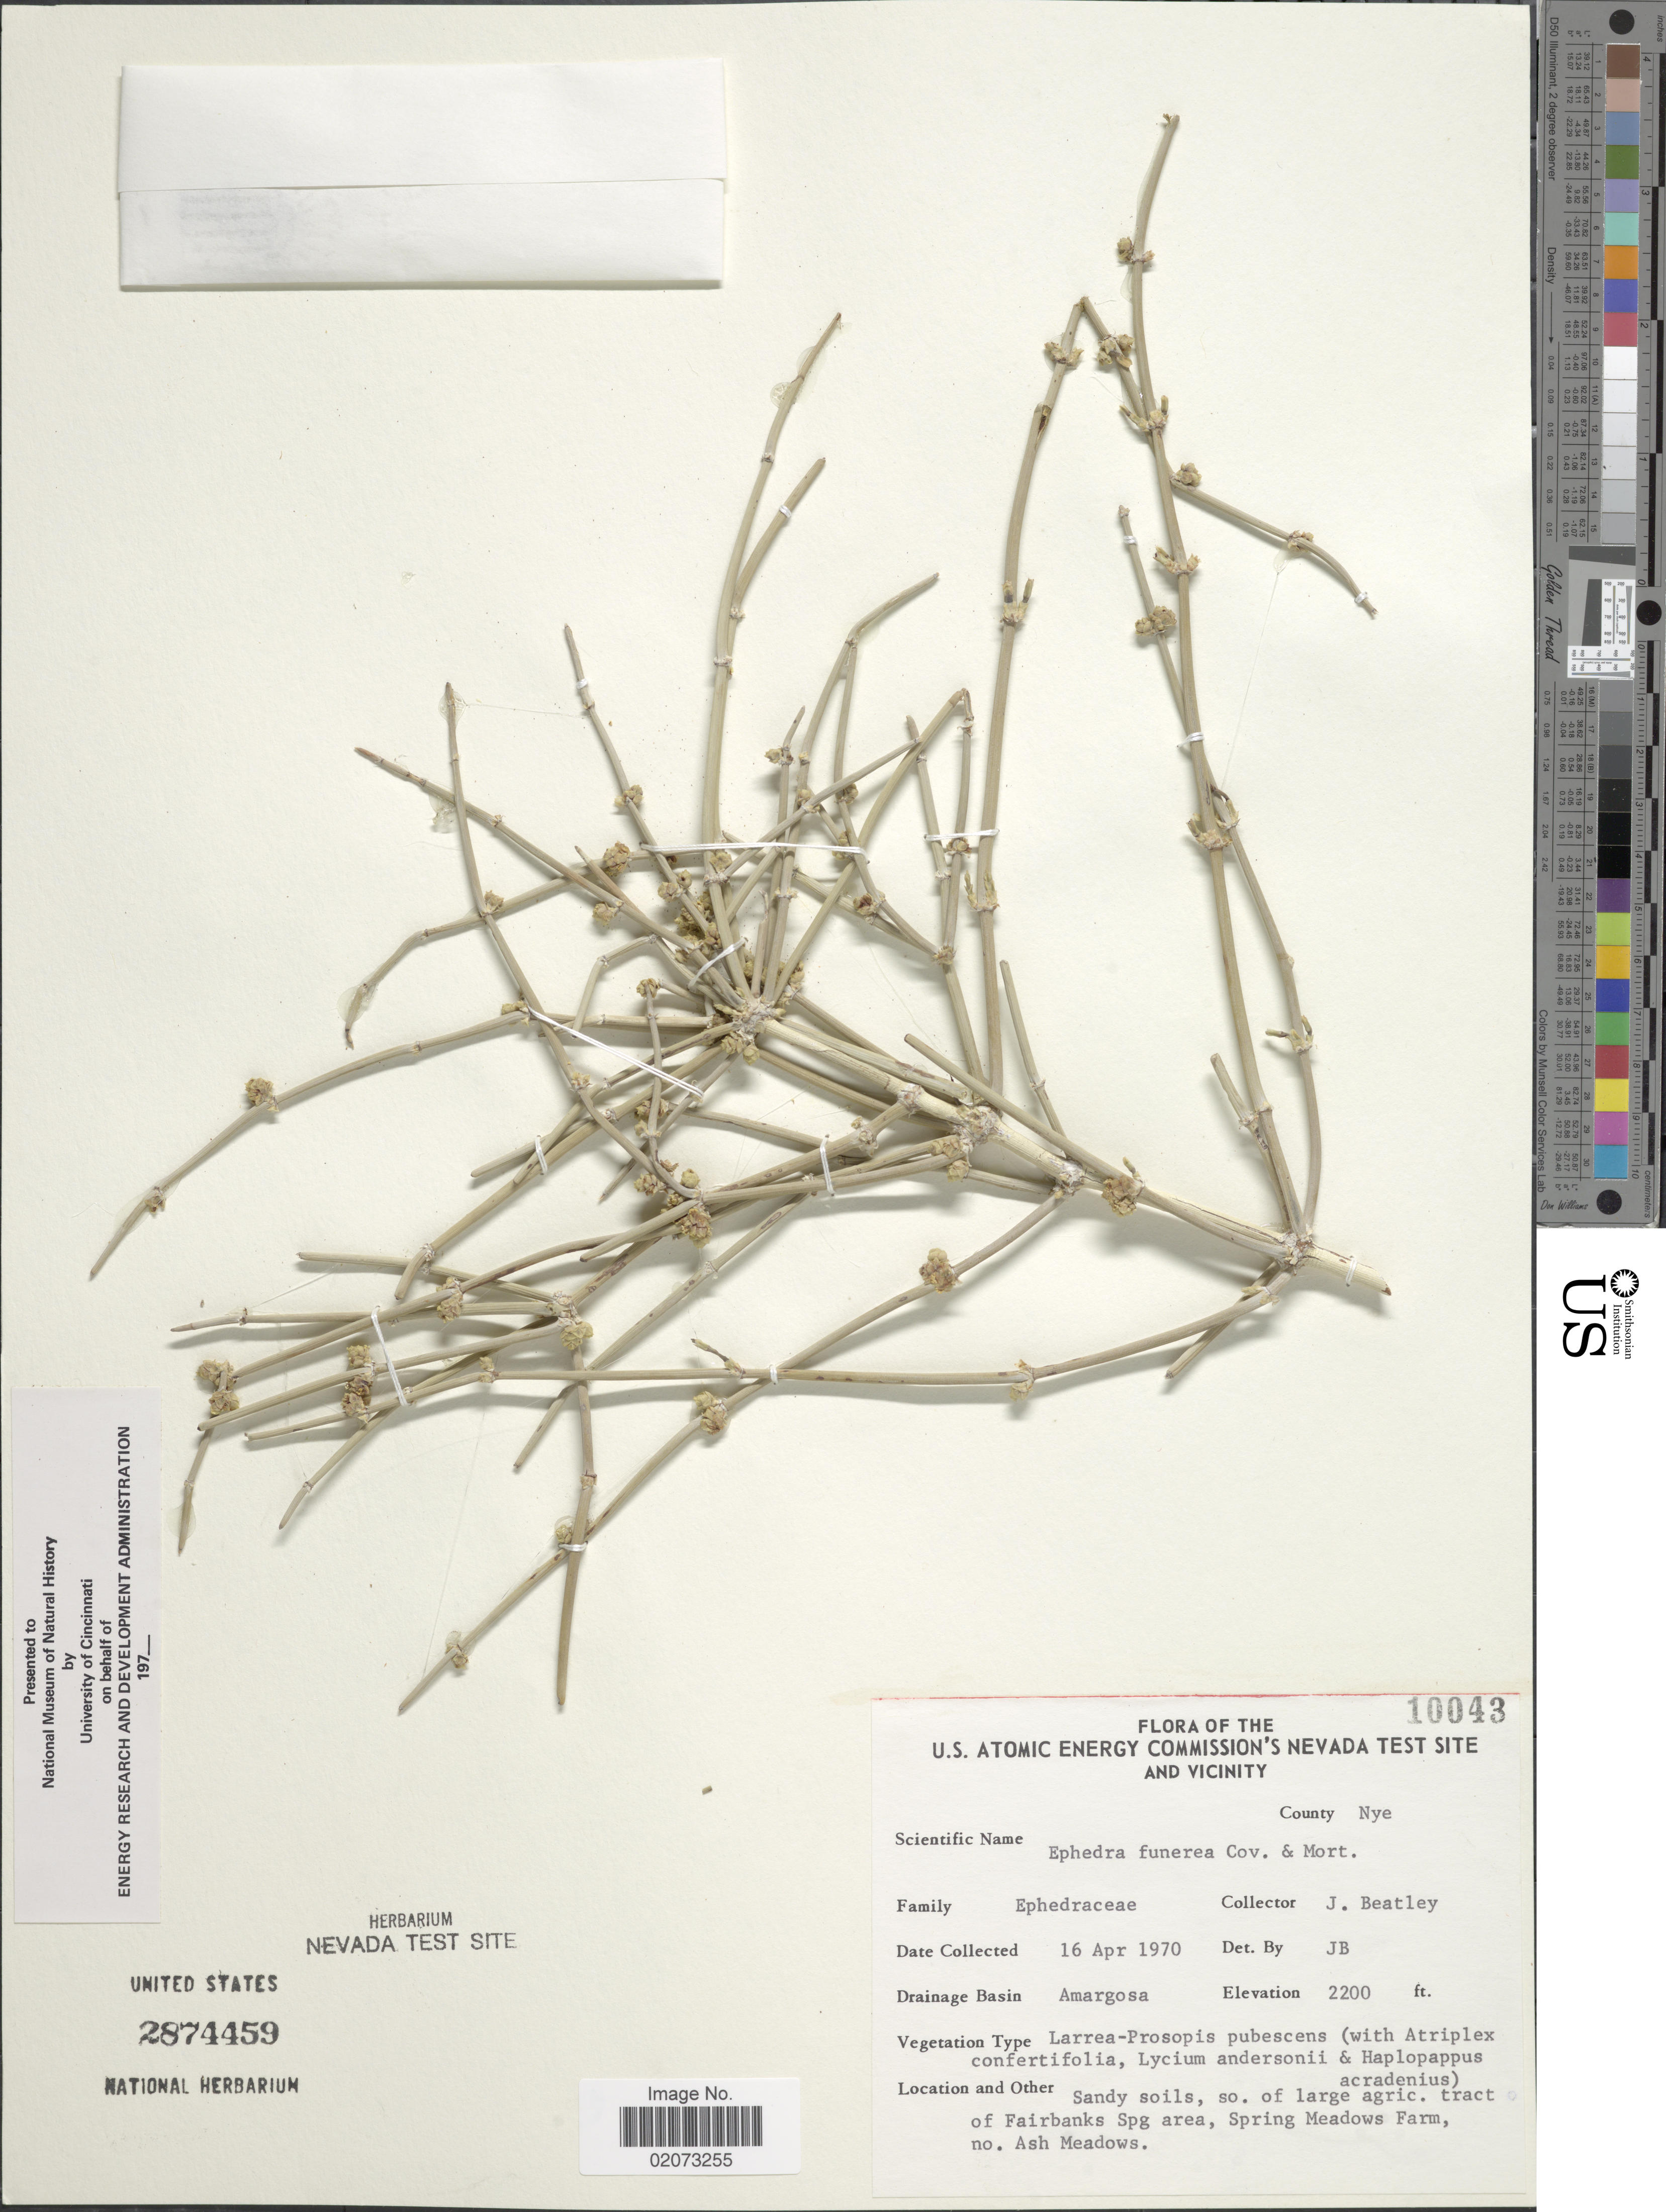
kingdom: Plantae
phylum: Tracheophyta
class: Gnetopsida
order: Ephedrales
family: Ephedraceae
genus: Ephedra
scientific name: Ephedra funerea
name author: Coville & C.V. Morton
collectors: J. C. Beatley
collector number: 10043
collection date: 1970-04-16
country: United States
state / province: Nevada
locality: U. S. Atomic Energy Commission's Nevada Test Site and vicinity. County Nye. Drainage Basin Amargosa. tract of Fairbanks Spg area, Spring Meadows Farm, no. Ash Meadows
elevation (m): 671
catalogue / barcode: US 2874459